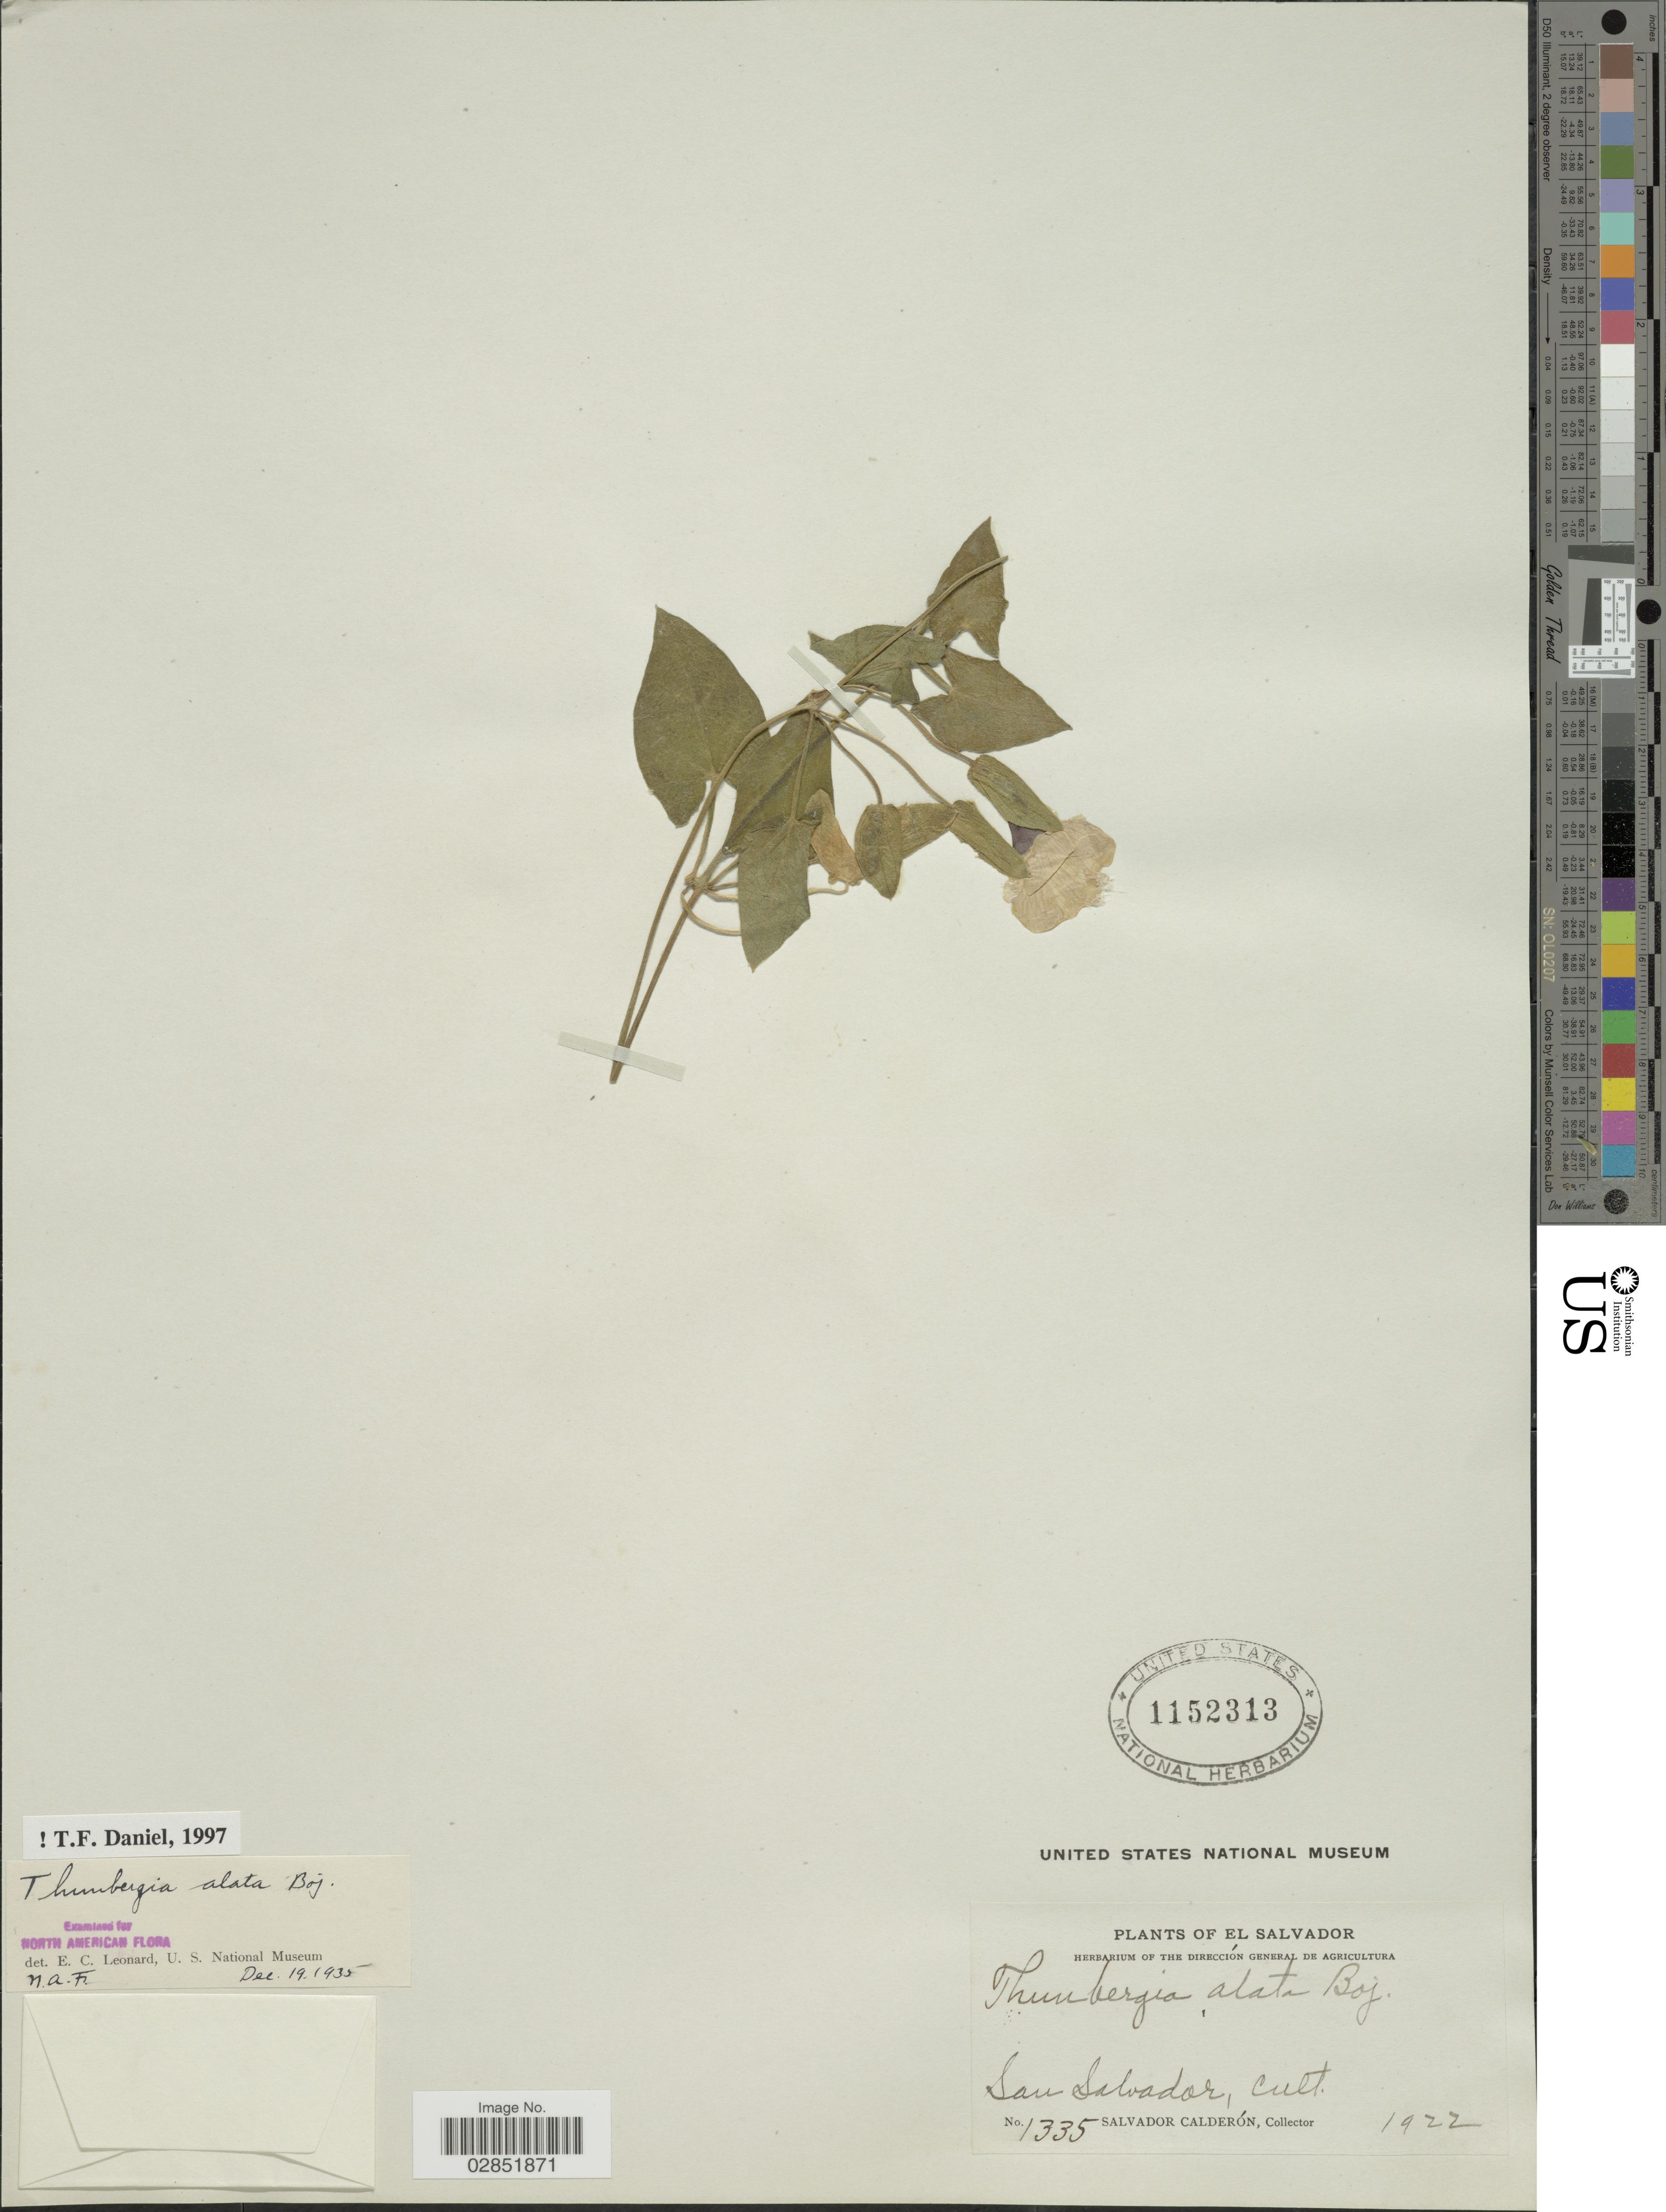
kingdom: Plantae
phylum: Tracheophyta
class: Magnoliopsida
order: Lamiales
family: Acanthaceae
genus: Thunbergia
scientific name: Thunbergia alata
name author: Bojer ex Sims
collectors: S. Calderón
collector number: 1335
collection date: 1922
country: El Salvador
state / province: San Salvador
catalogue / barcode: US 1152313